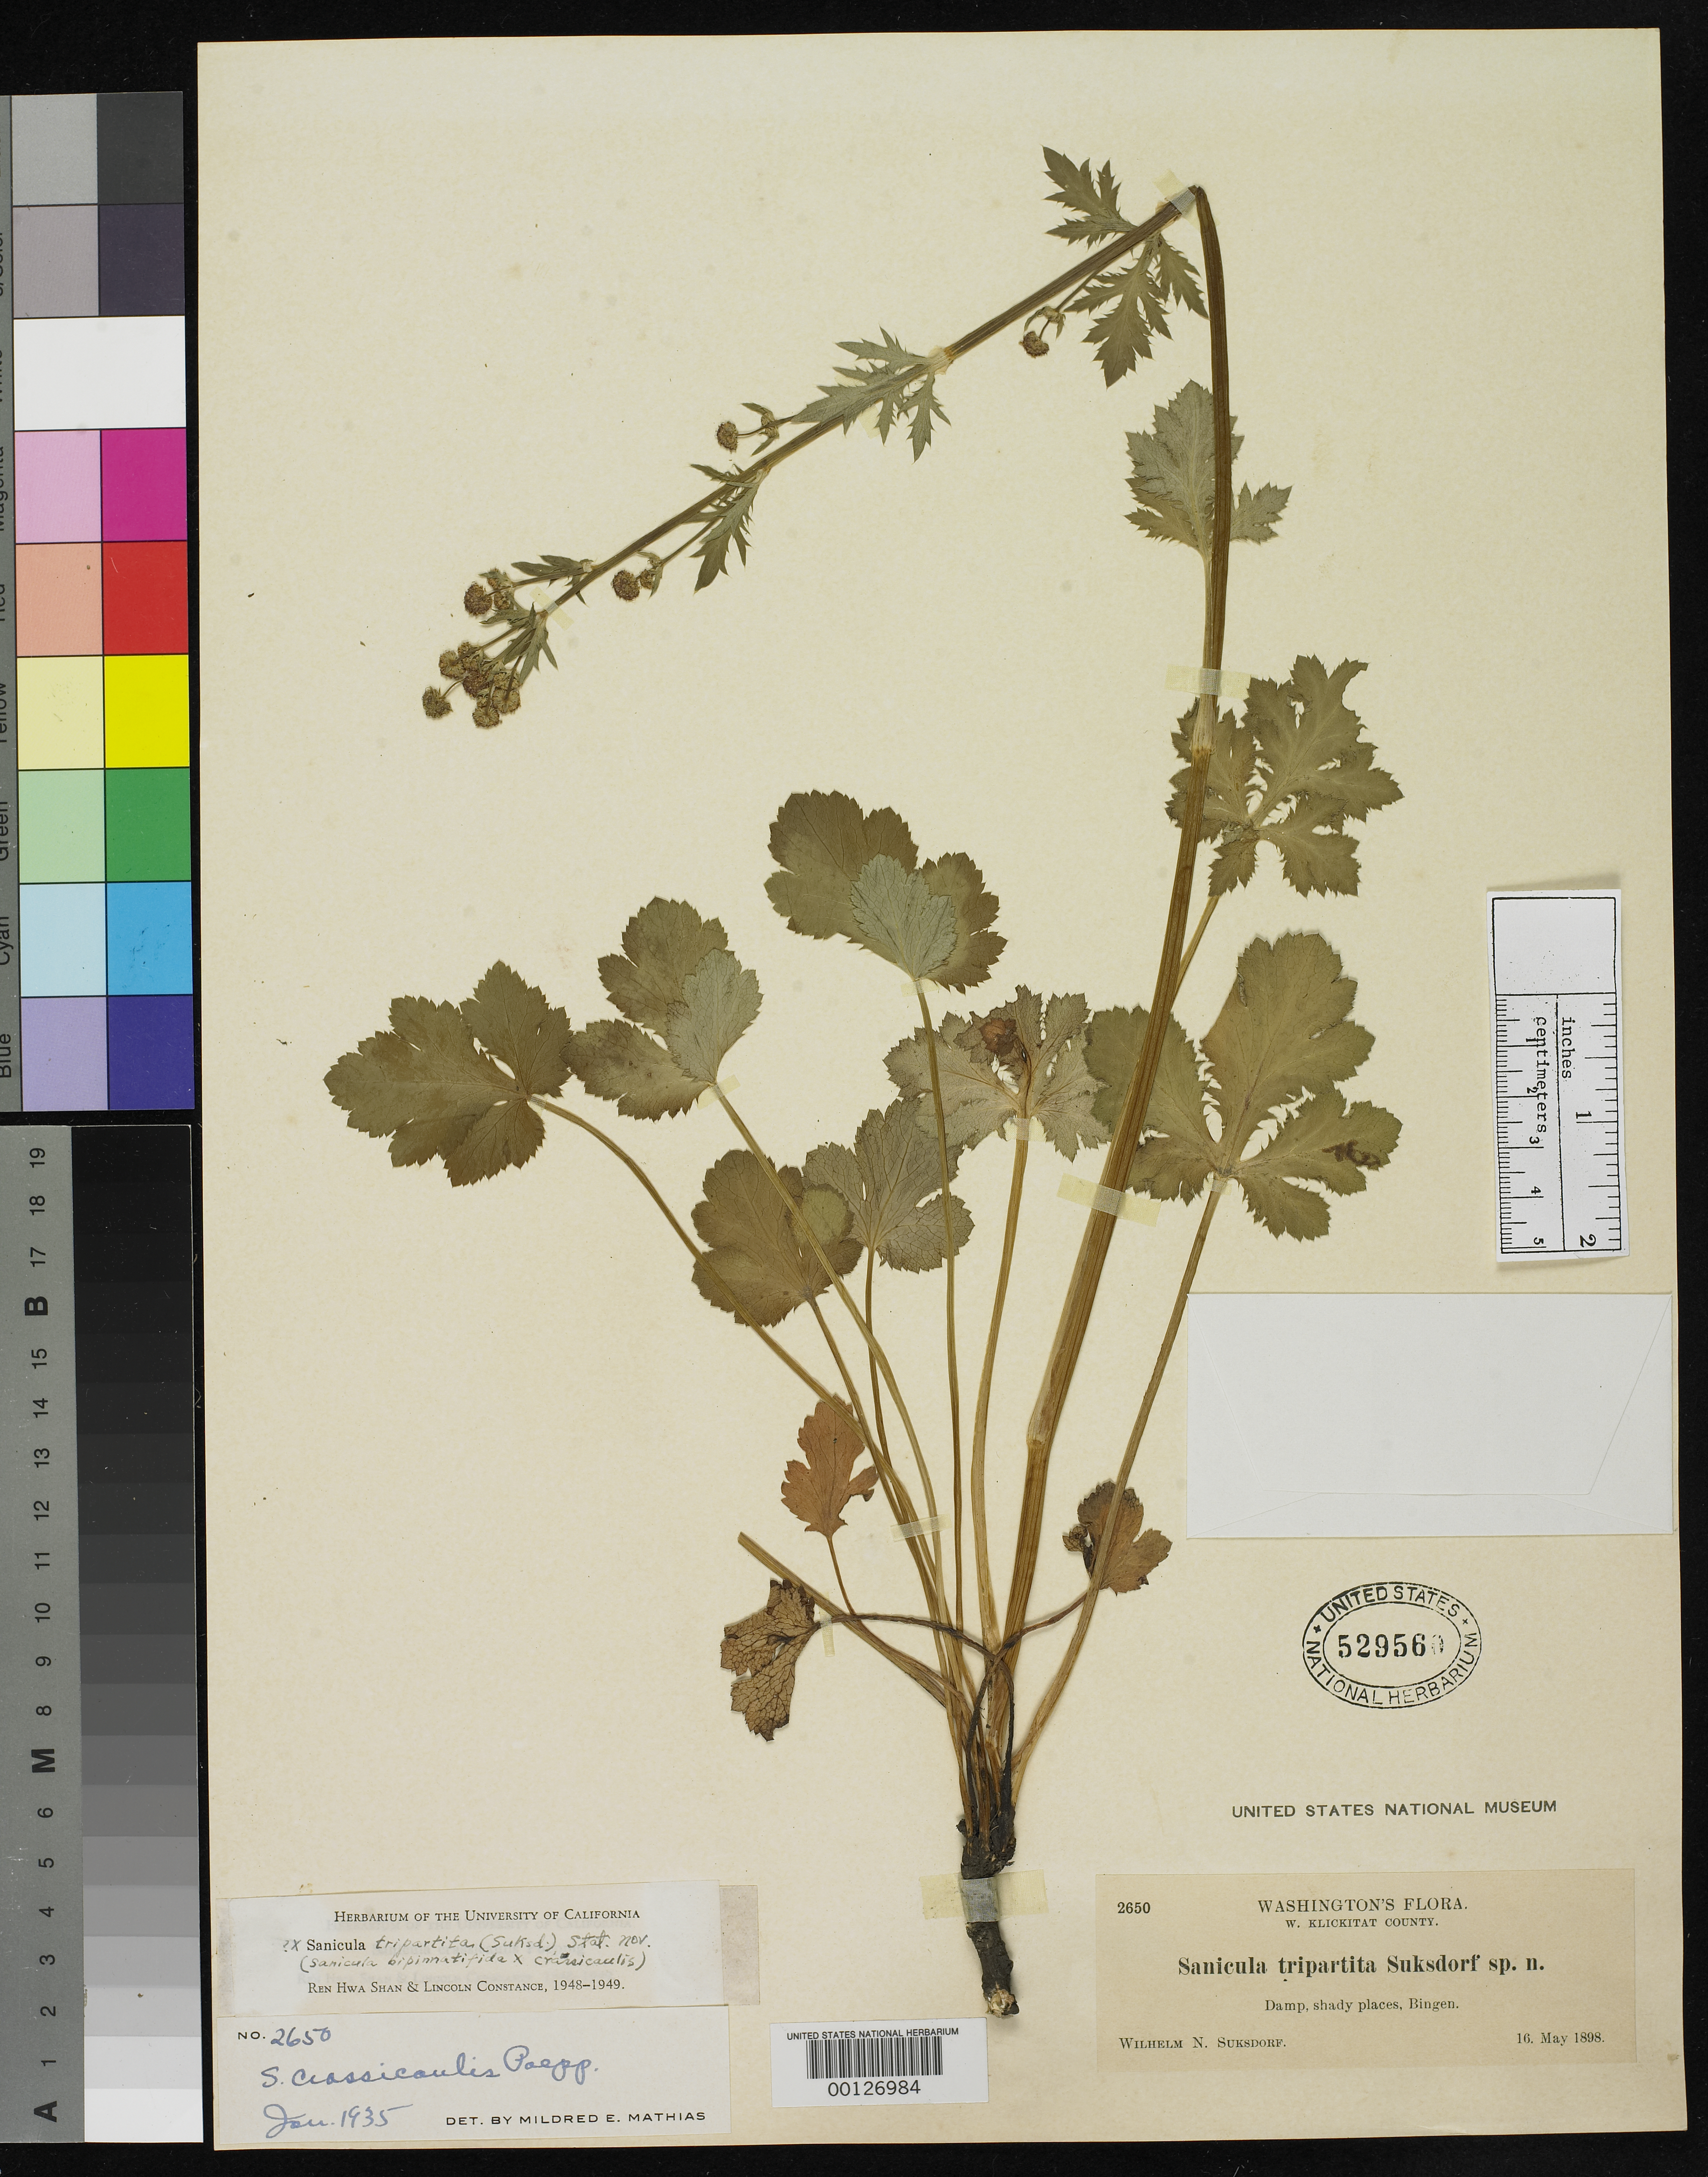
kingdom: Plantae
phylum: Tracheophyta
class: Magnoliopsida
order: Apiales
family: Apiaceae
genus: Sanicula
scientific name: Sanicula tripartita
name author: Suksd.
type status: Isotype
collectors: W. N. Suksdorf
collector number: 2650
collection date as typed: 02 Jul 1898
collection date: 1898-07-02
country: United States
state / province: Washington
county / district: Klickitat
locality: Near Bingen.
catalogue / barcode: US 529560